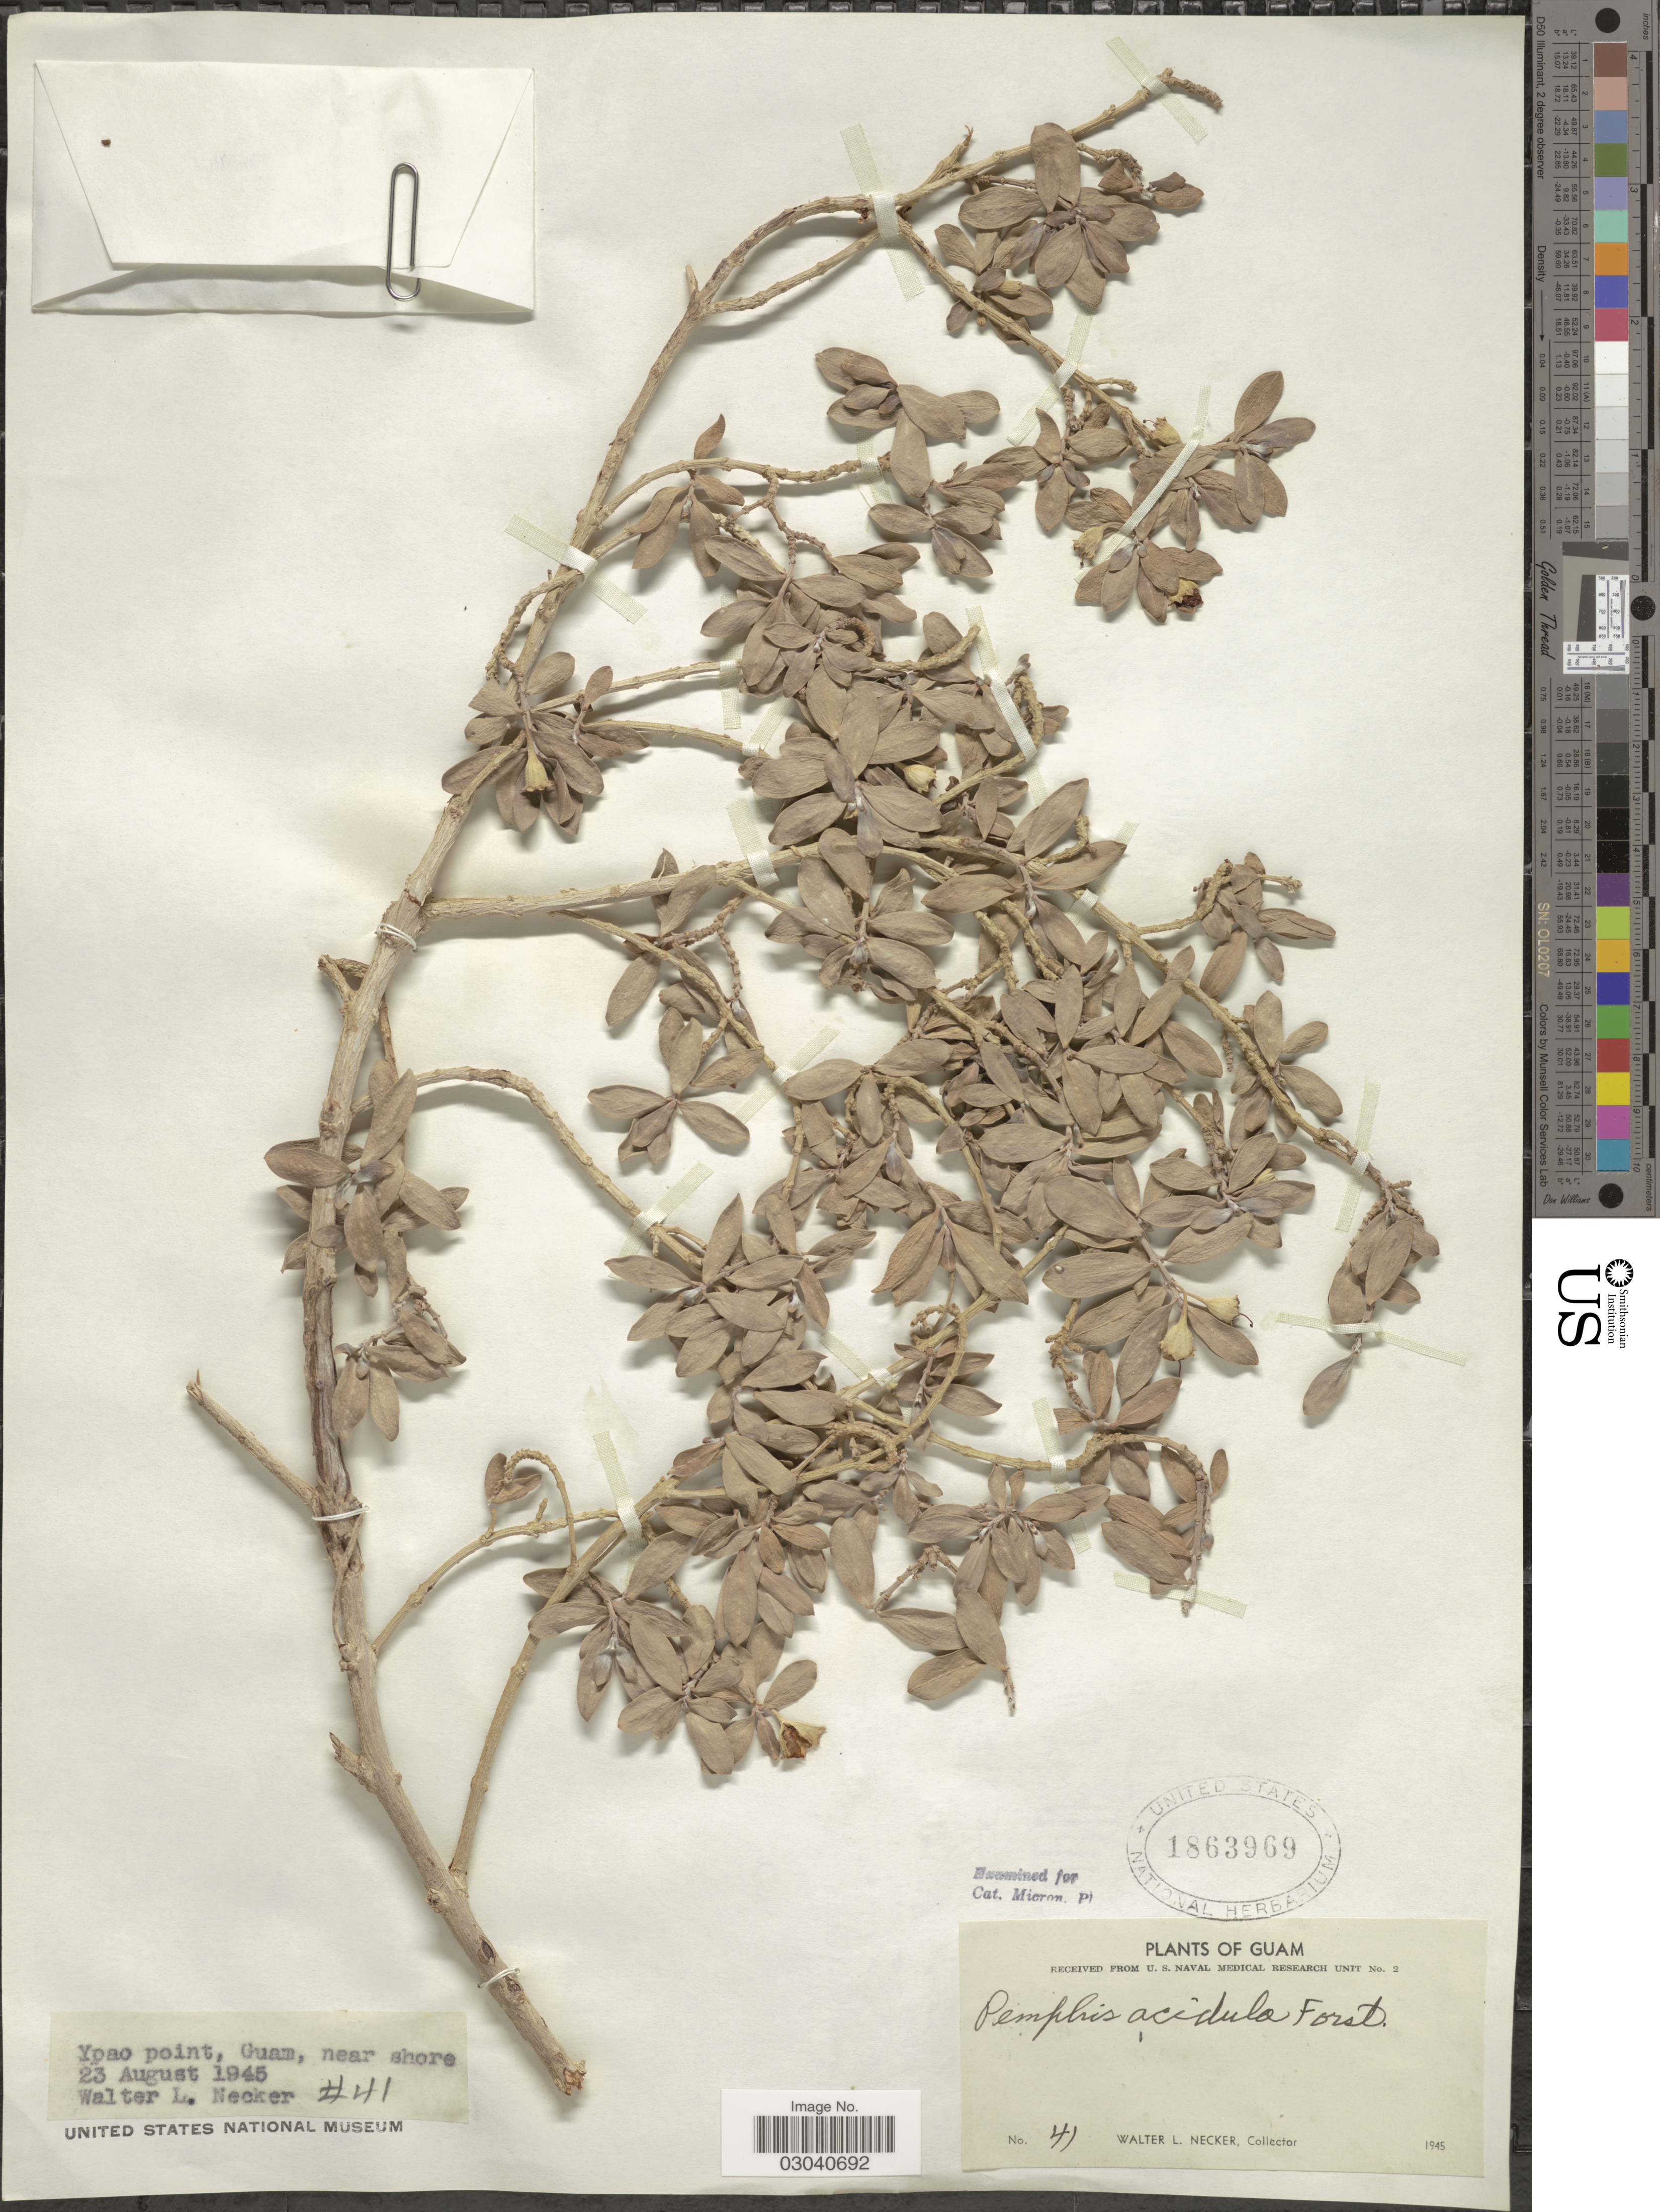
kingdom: Plantae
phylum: Tracheophyta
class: Magnoliopsida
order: Myrtales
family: Lythraceae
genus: Pemphis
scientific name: Pemphis acidula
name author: J.R. Forst. & G. Forst.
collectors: W. L. Necker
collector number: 41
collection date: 1945-08-23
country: Guam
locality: Ypao point, Guam, near shore.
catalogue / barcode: US 1863969